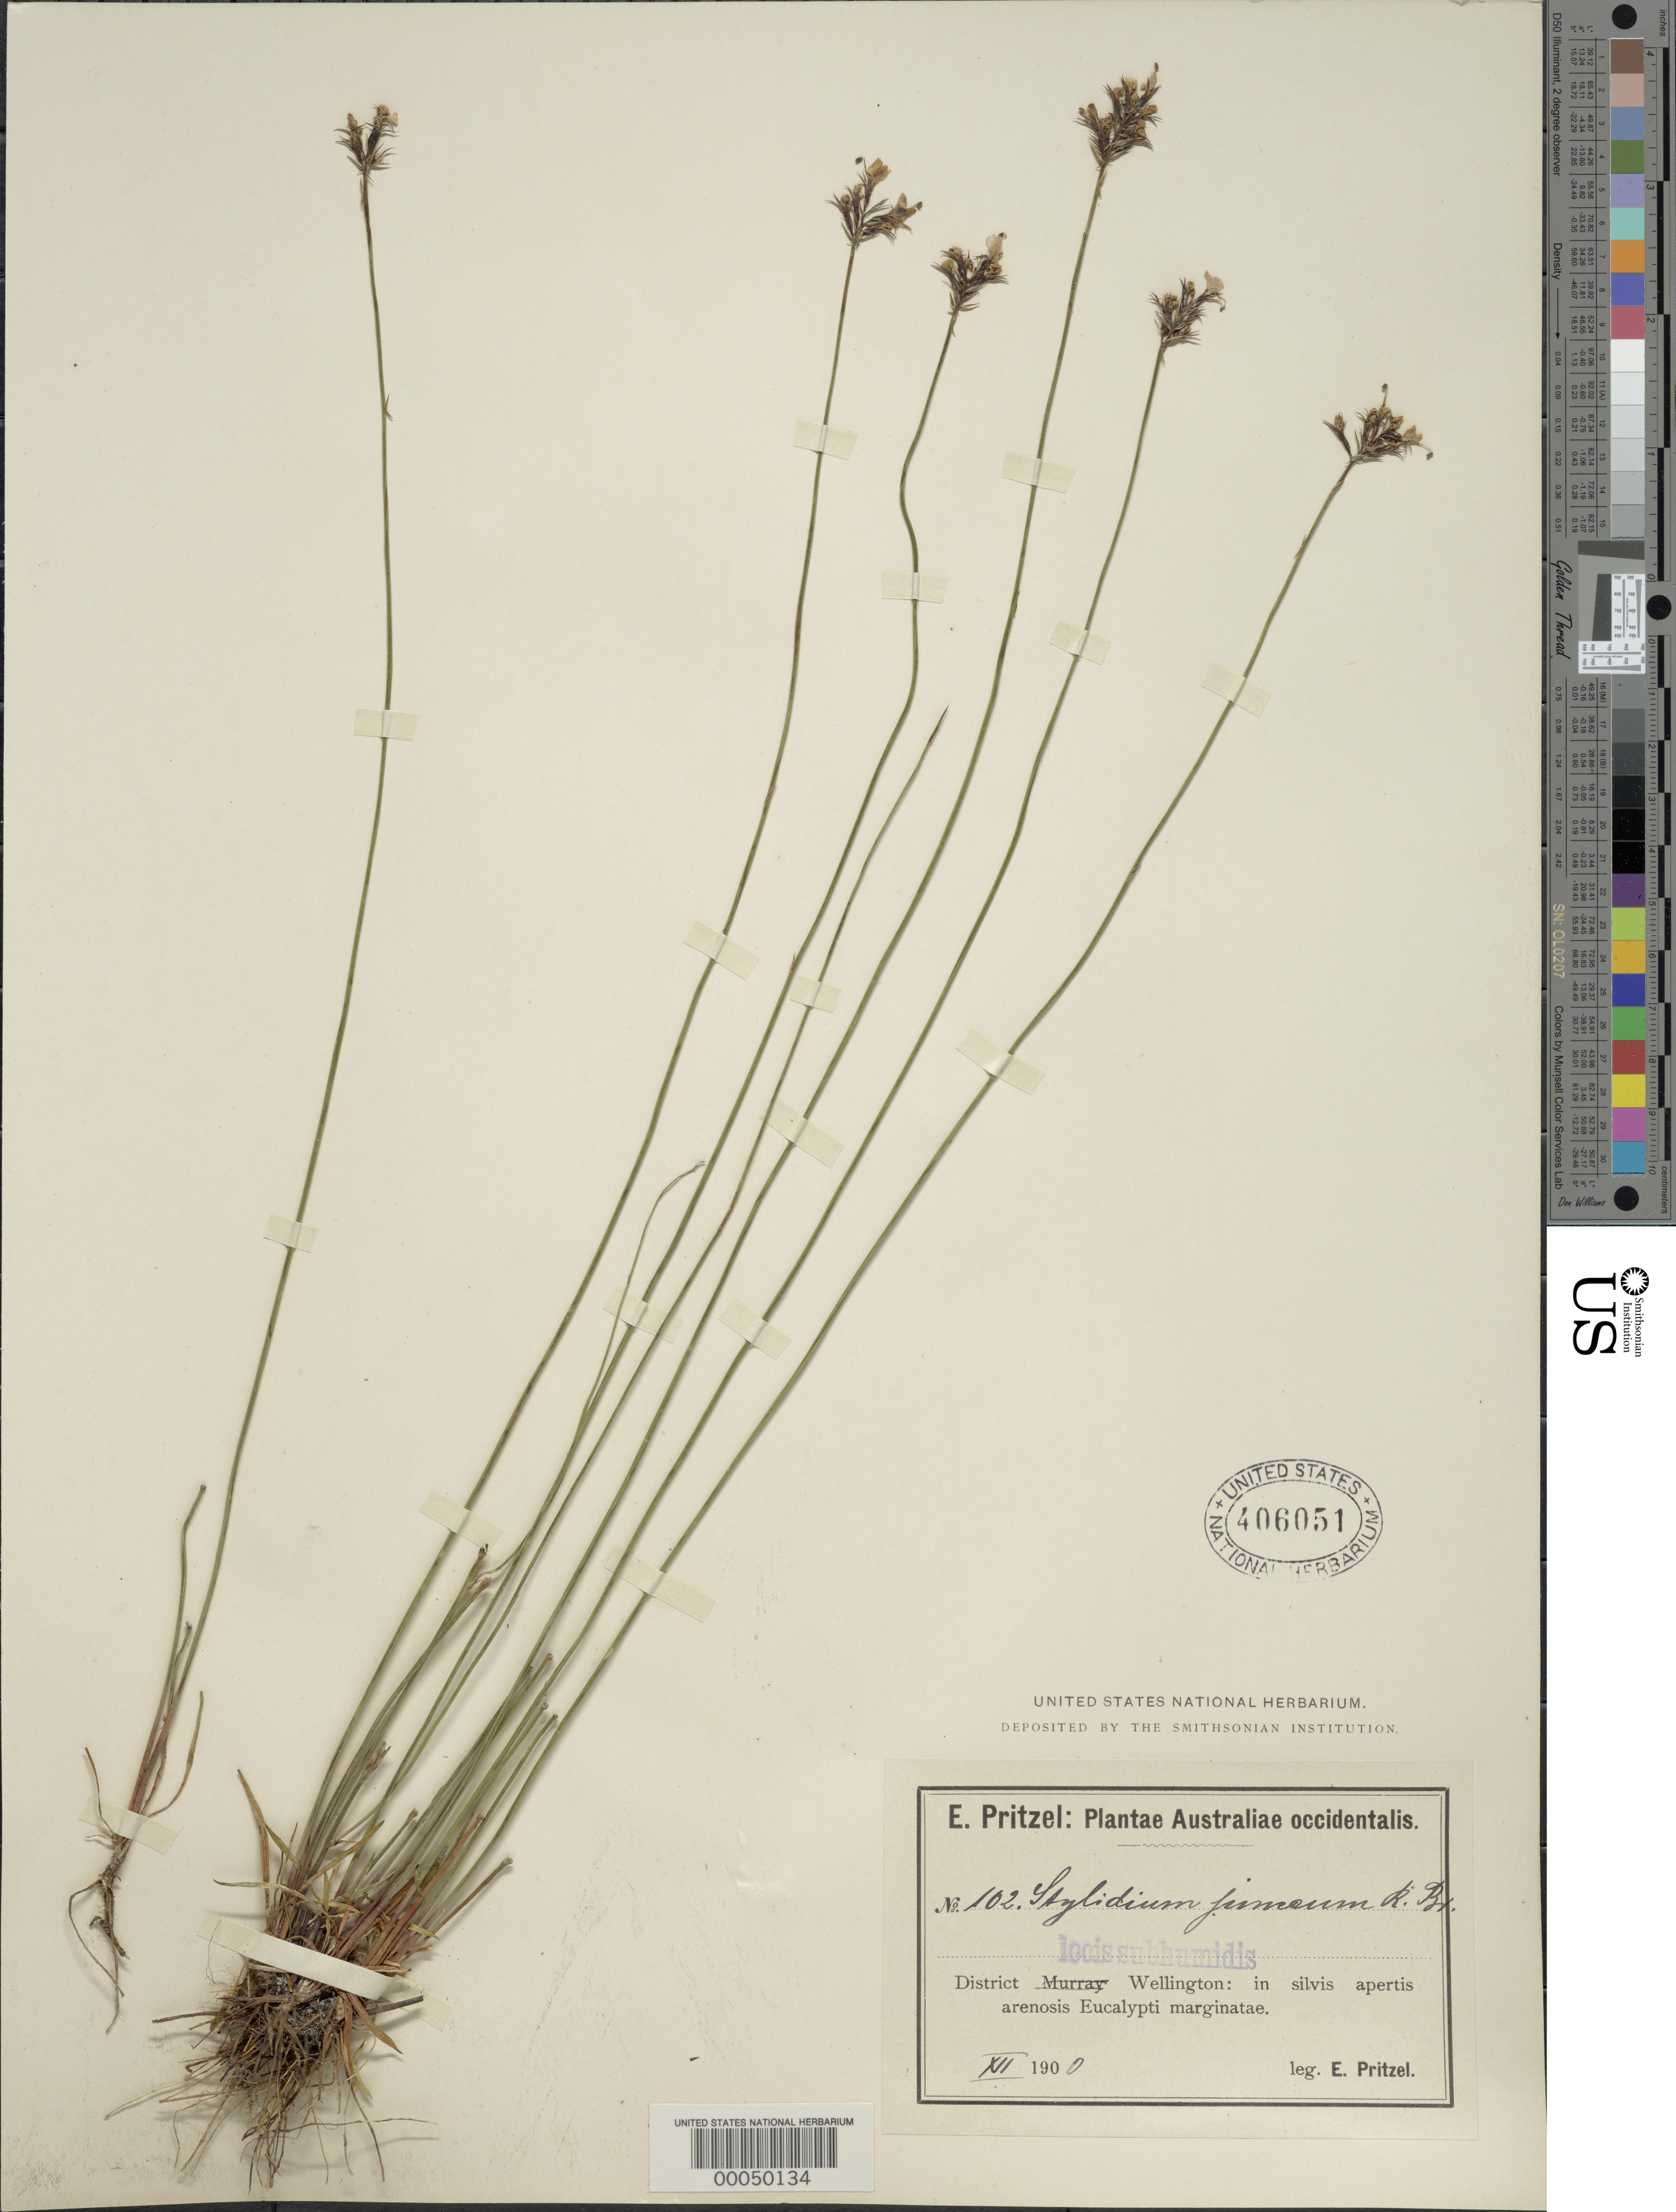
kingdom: Plantae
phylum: Tracheophyta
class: Magnoliopsida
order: Asterales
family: Stylidiaceae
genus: Stylidium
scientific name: Stylidium junceum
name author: R. Br.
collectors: E. G. Pritzel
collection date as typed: Dec 1900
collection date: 1900-12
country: Australia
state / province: Western Australia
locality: Wellington district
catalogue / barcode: US 406051